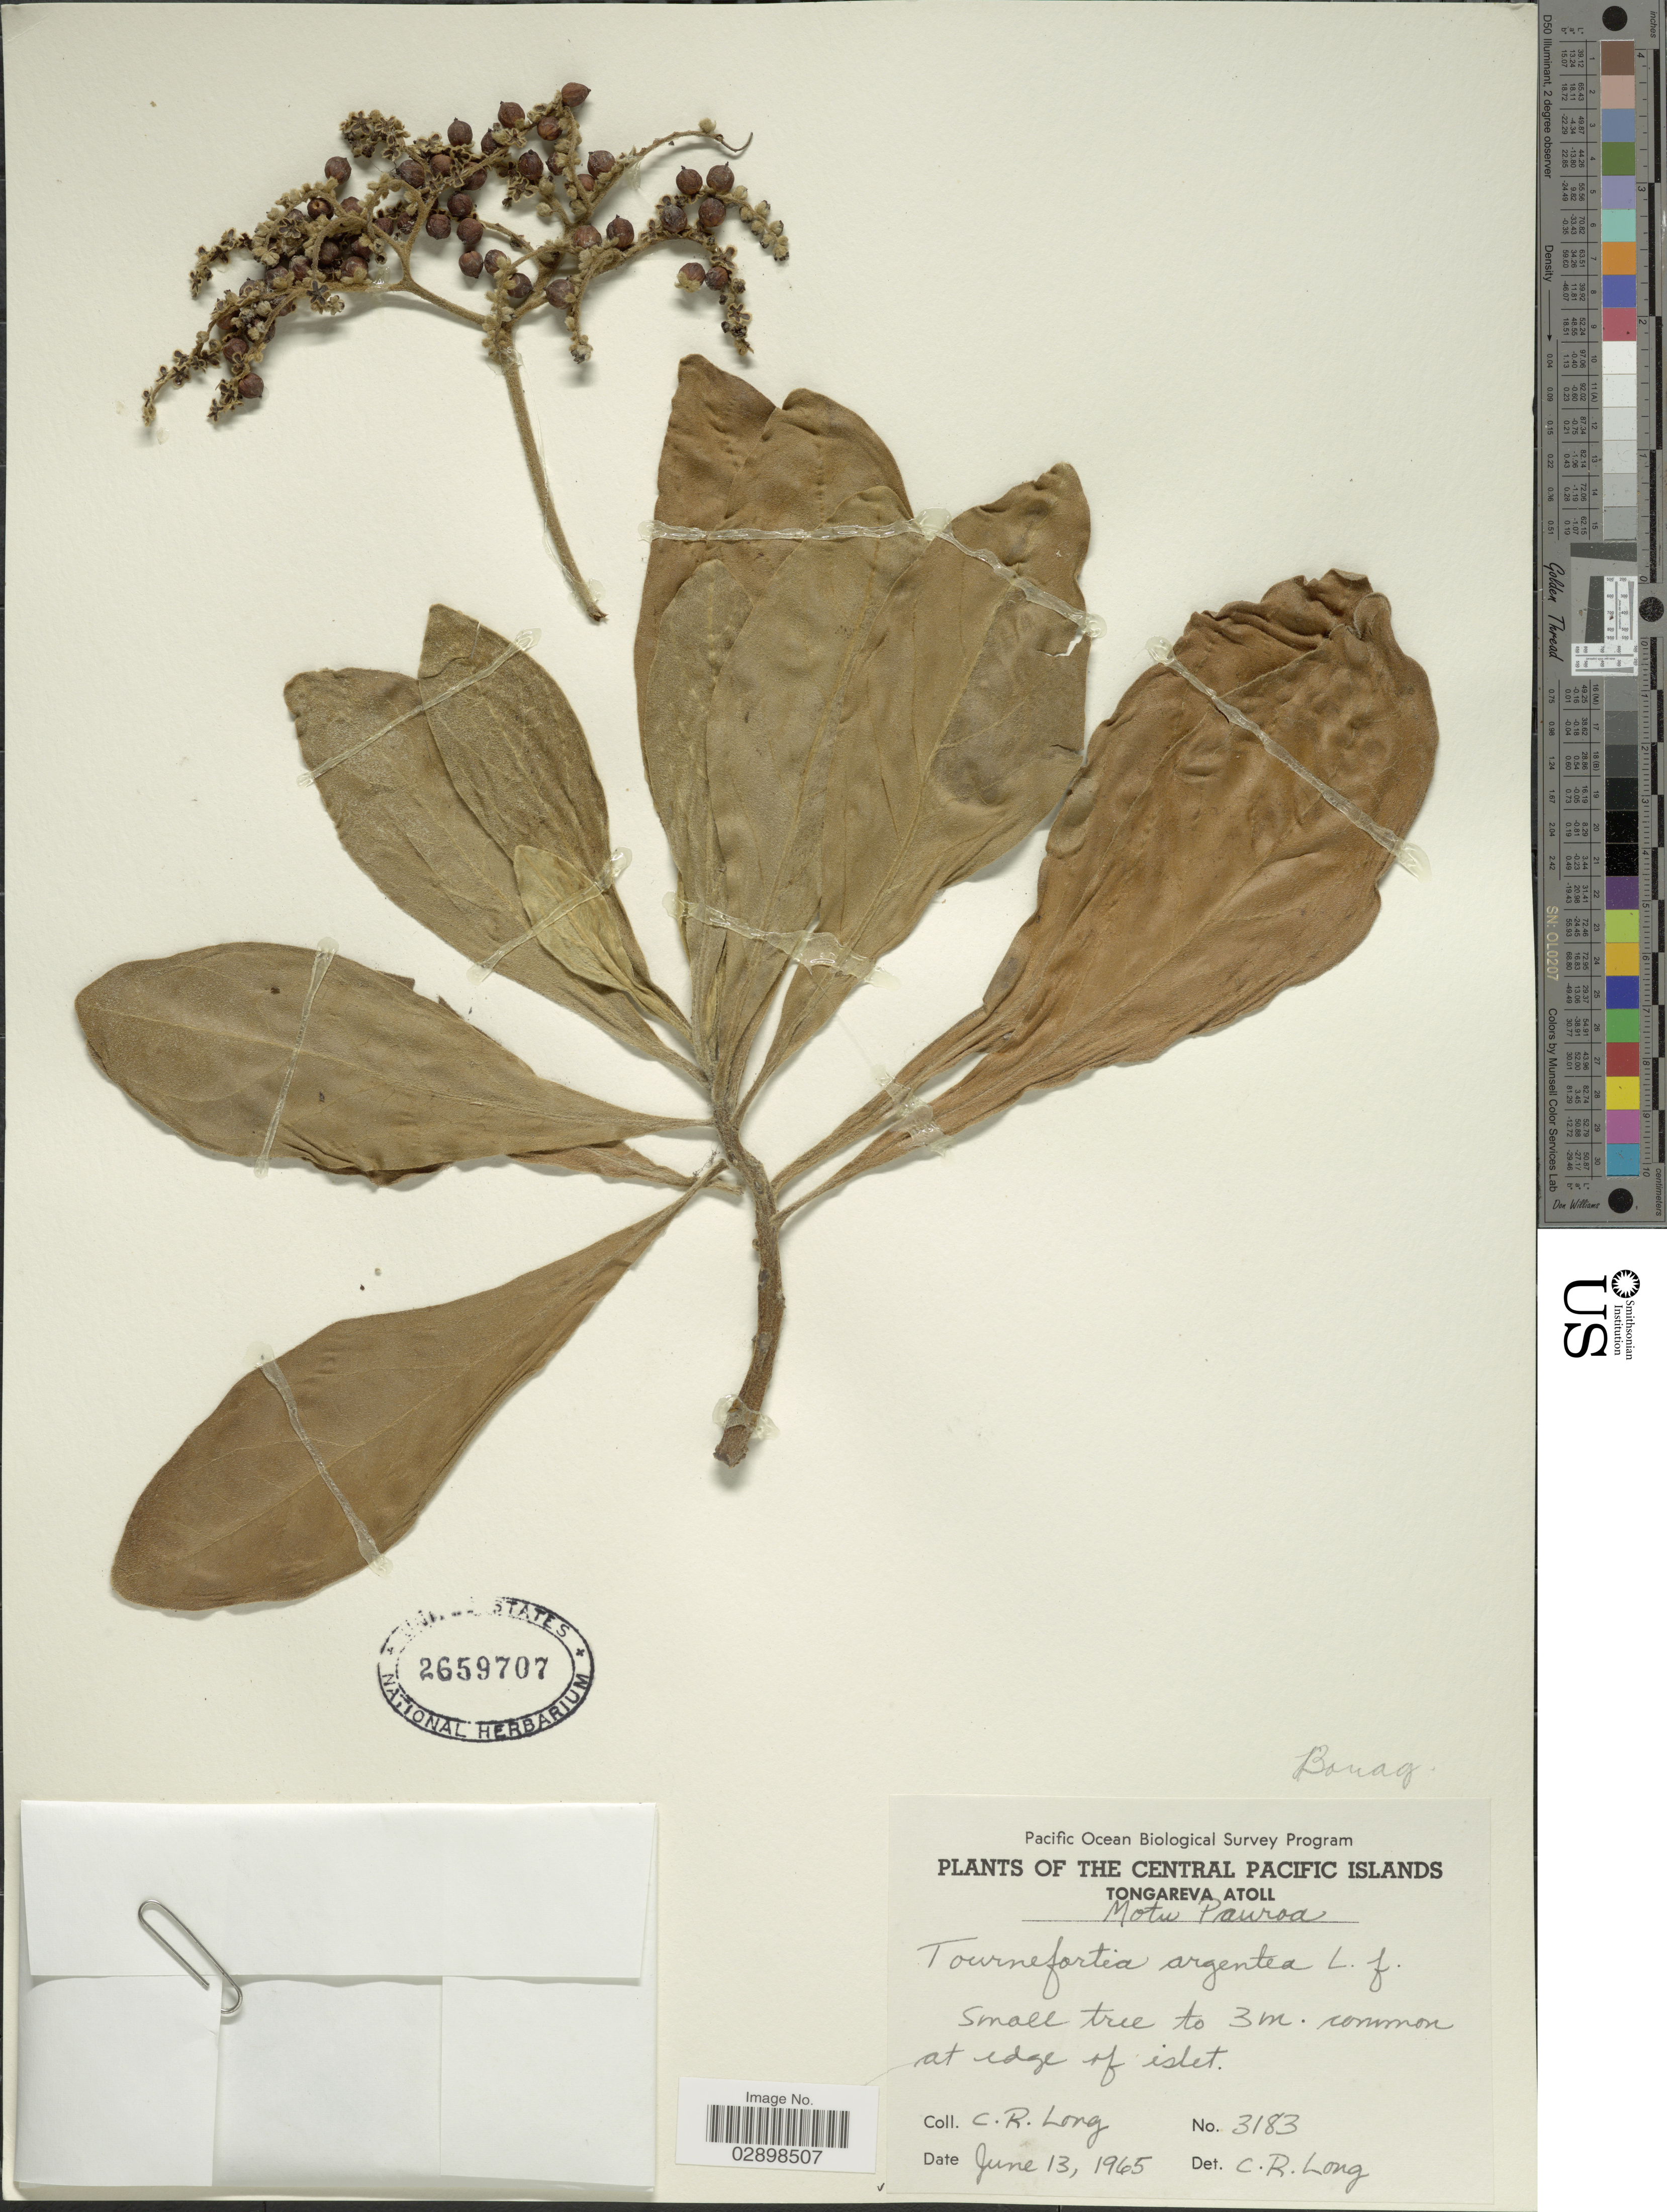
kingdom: Plantae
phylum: Tracheophyta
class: Magnoliopsida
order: Boraginales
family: Heliotropiaceae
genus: Heliotropium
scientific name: Heliotropium arboreum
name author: (Blanco) Mabberley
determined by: Wagner, W. L., (BOT), Smithsonian Institution - National Museum of Natural History (UNITED STATES)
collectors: C. R. Long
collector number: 3183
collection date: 1965-06-13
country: Cook Islands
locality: Central Pacific Islands. Tongareva Atoll. Motu Pauroa.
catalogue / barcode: US 2659707